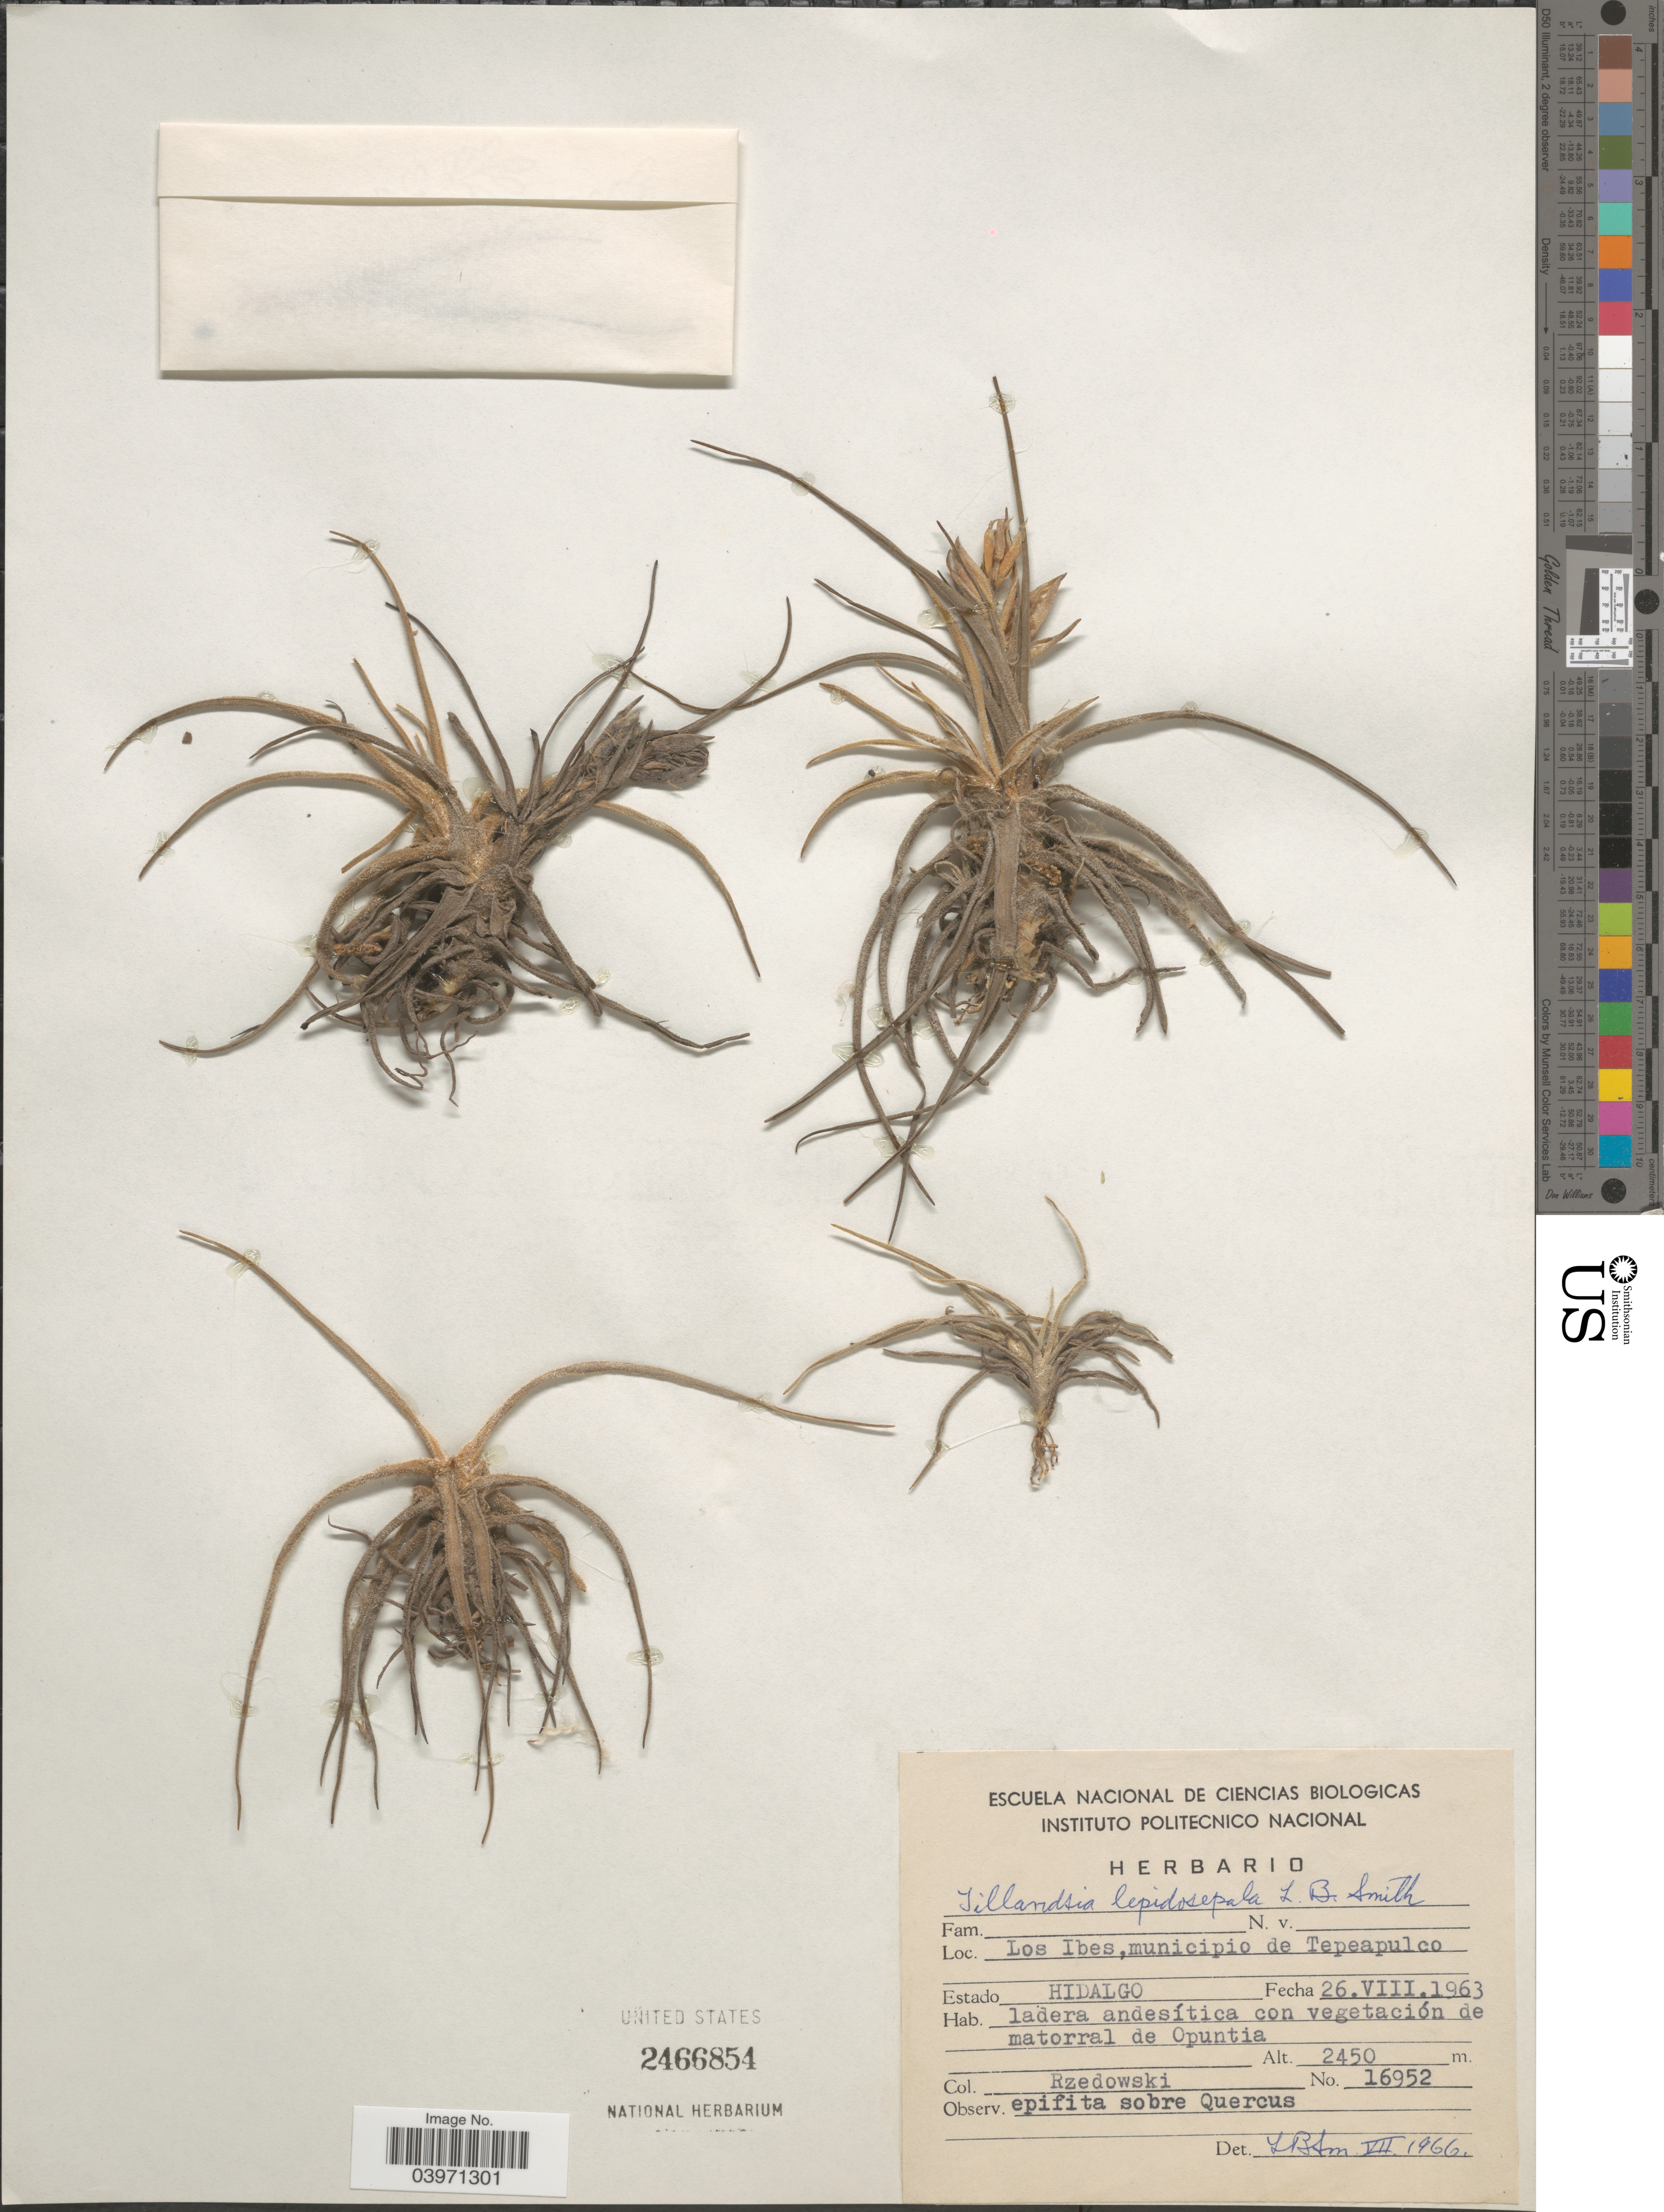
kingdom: Plantae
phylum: Tracheophyta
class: Liliopsida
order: Poales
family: Bromeliaceae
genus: Tillandsia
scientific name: Tillandsia lepidosepala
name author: L.B. Sm.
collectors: Rzedowski, --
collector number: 16952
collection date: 1963-08-26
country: Mexico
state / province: Hidalgo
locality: Los Ibes, municipio de Tepeapulco.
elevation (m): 2450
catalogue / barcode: US 2466854